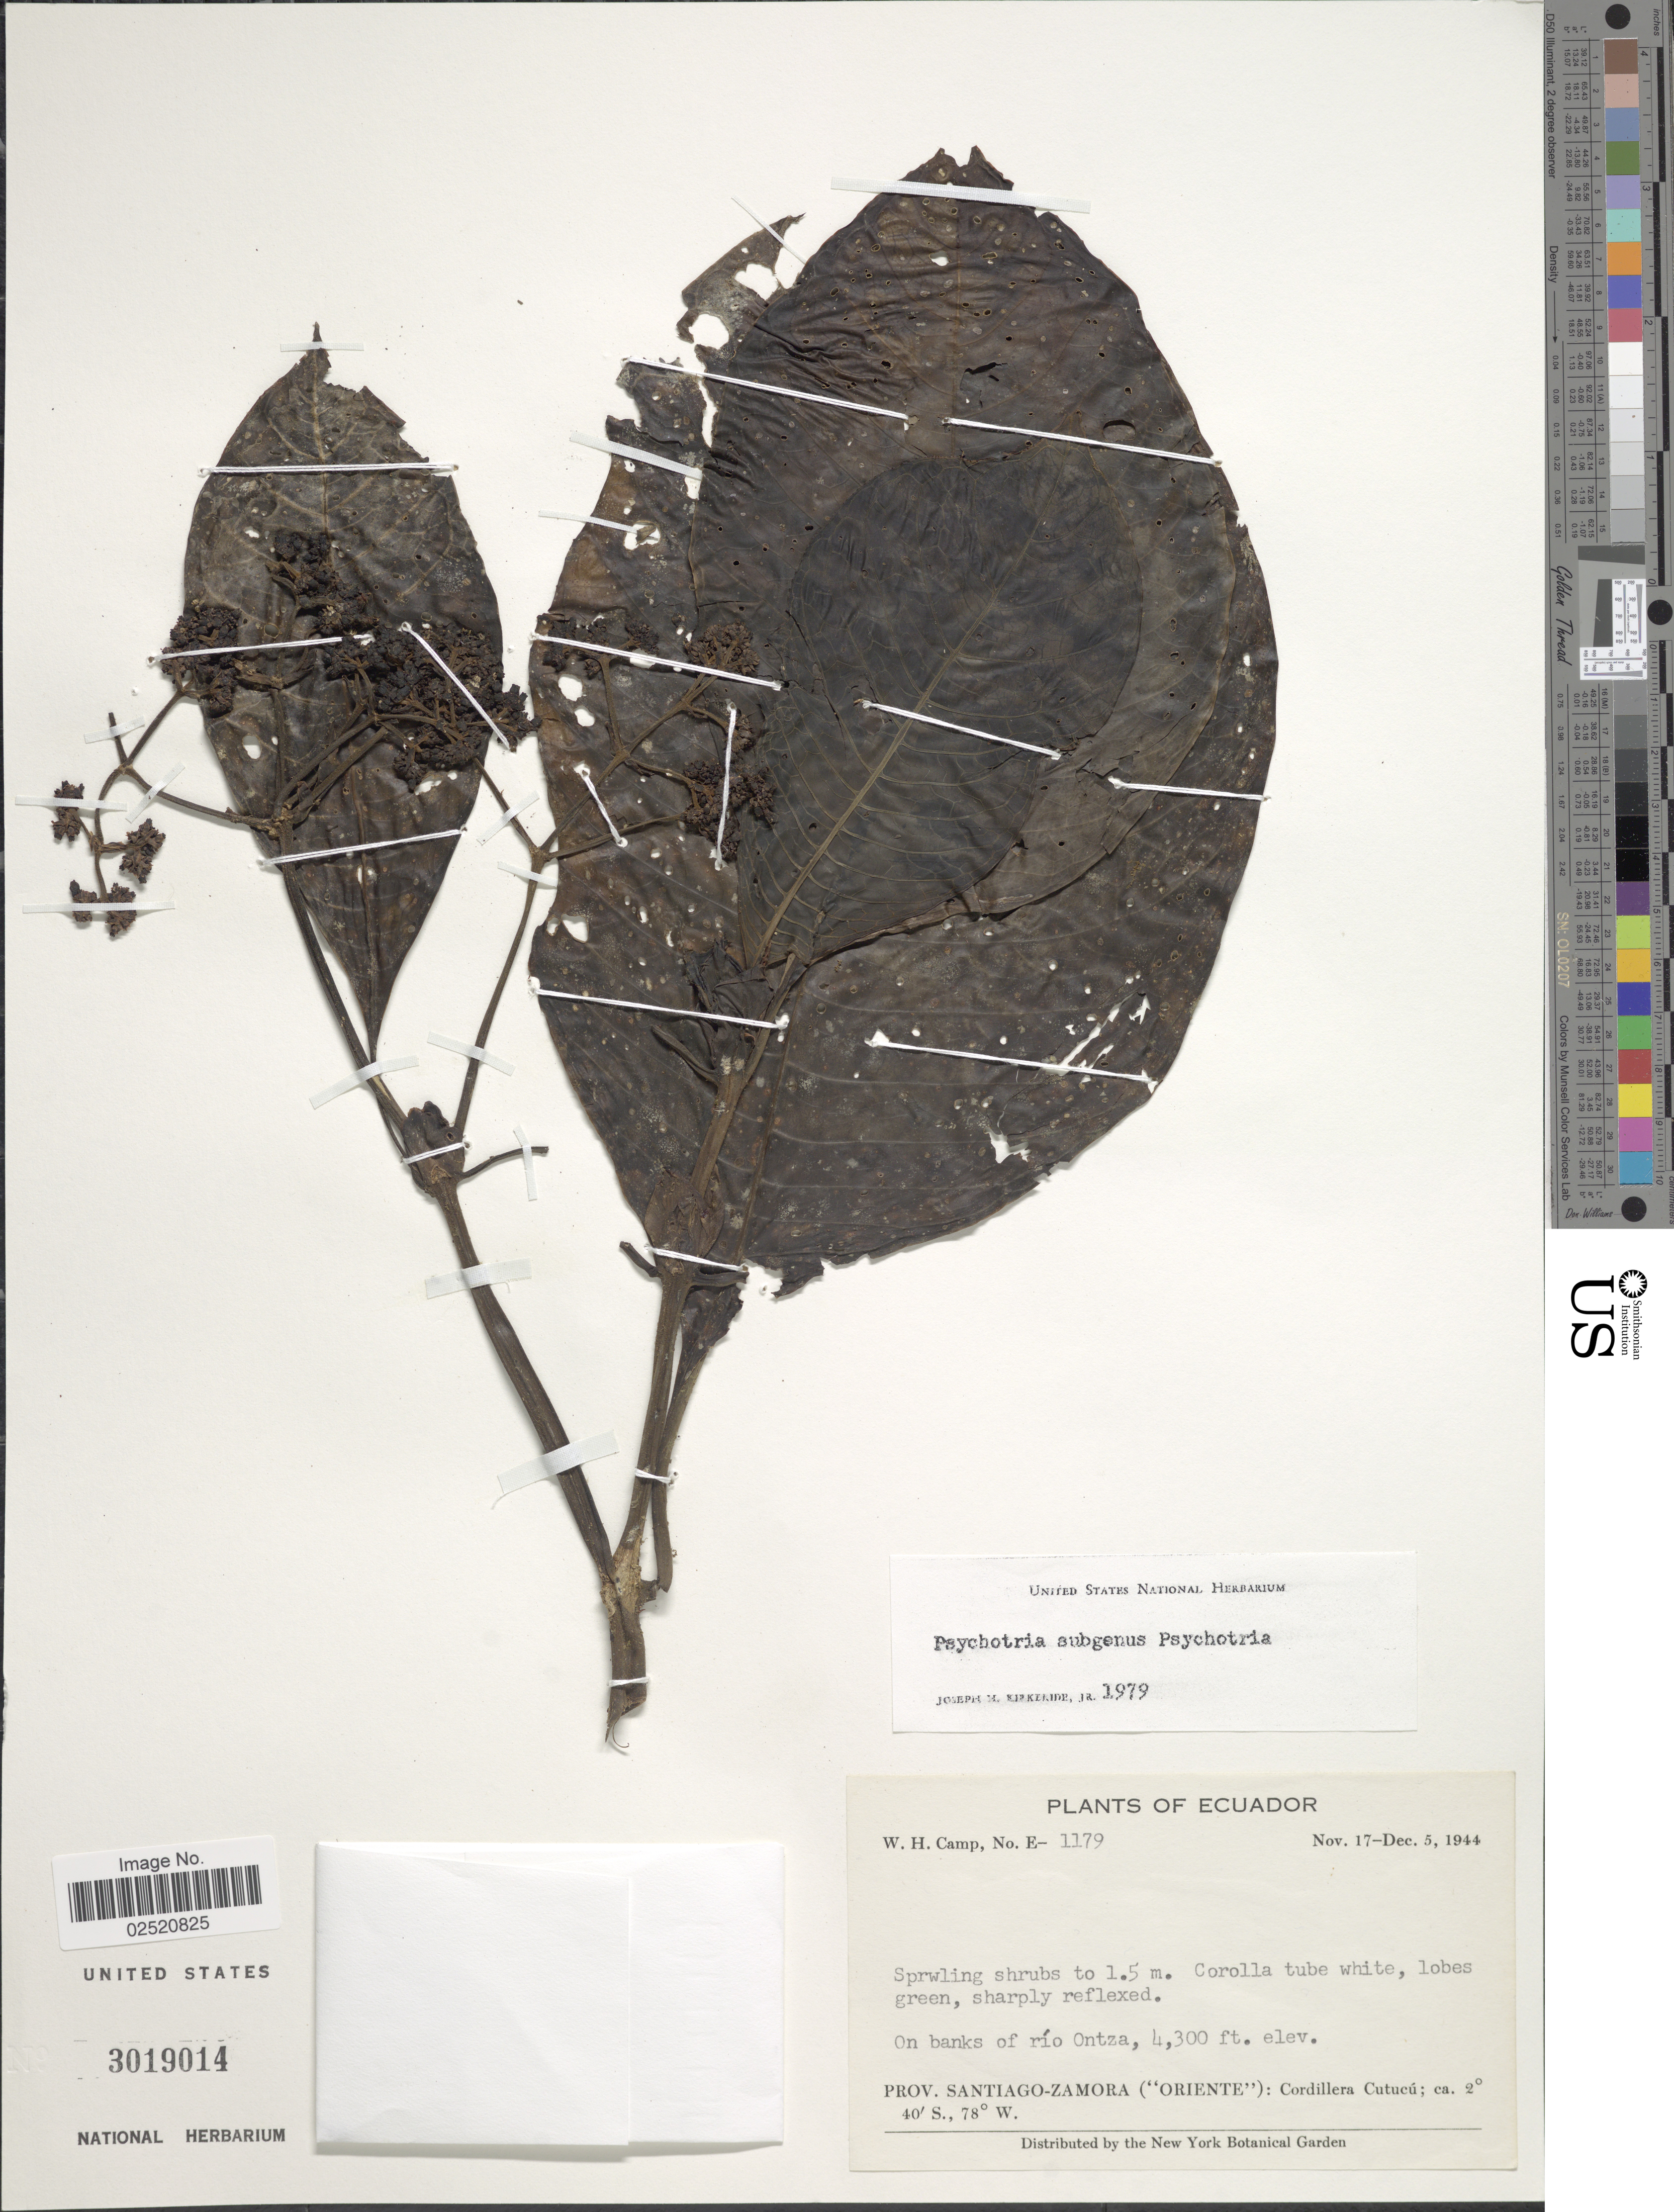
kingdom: Plantae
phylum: Tracheophyta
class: Magnoliopsida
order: Gentianales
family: Rubiaceae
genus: Psychotria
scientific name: Psychotria sp.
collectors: W. H. Camp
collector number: E-1179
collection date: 1944-11-17/1944-12-05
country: Ecuador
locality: On banks of rio Ontza, Prov. Santiago-Zamora ("Oriente"): Cordillera Cutucu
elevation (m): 1311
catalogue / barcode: US 3019014